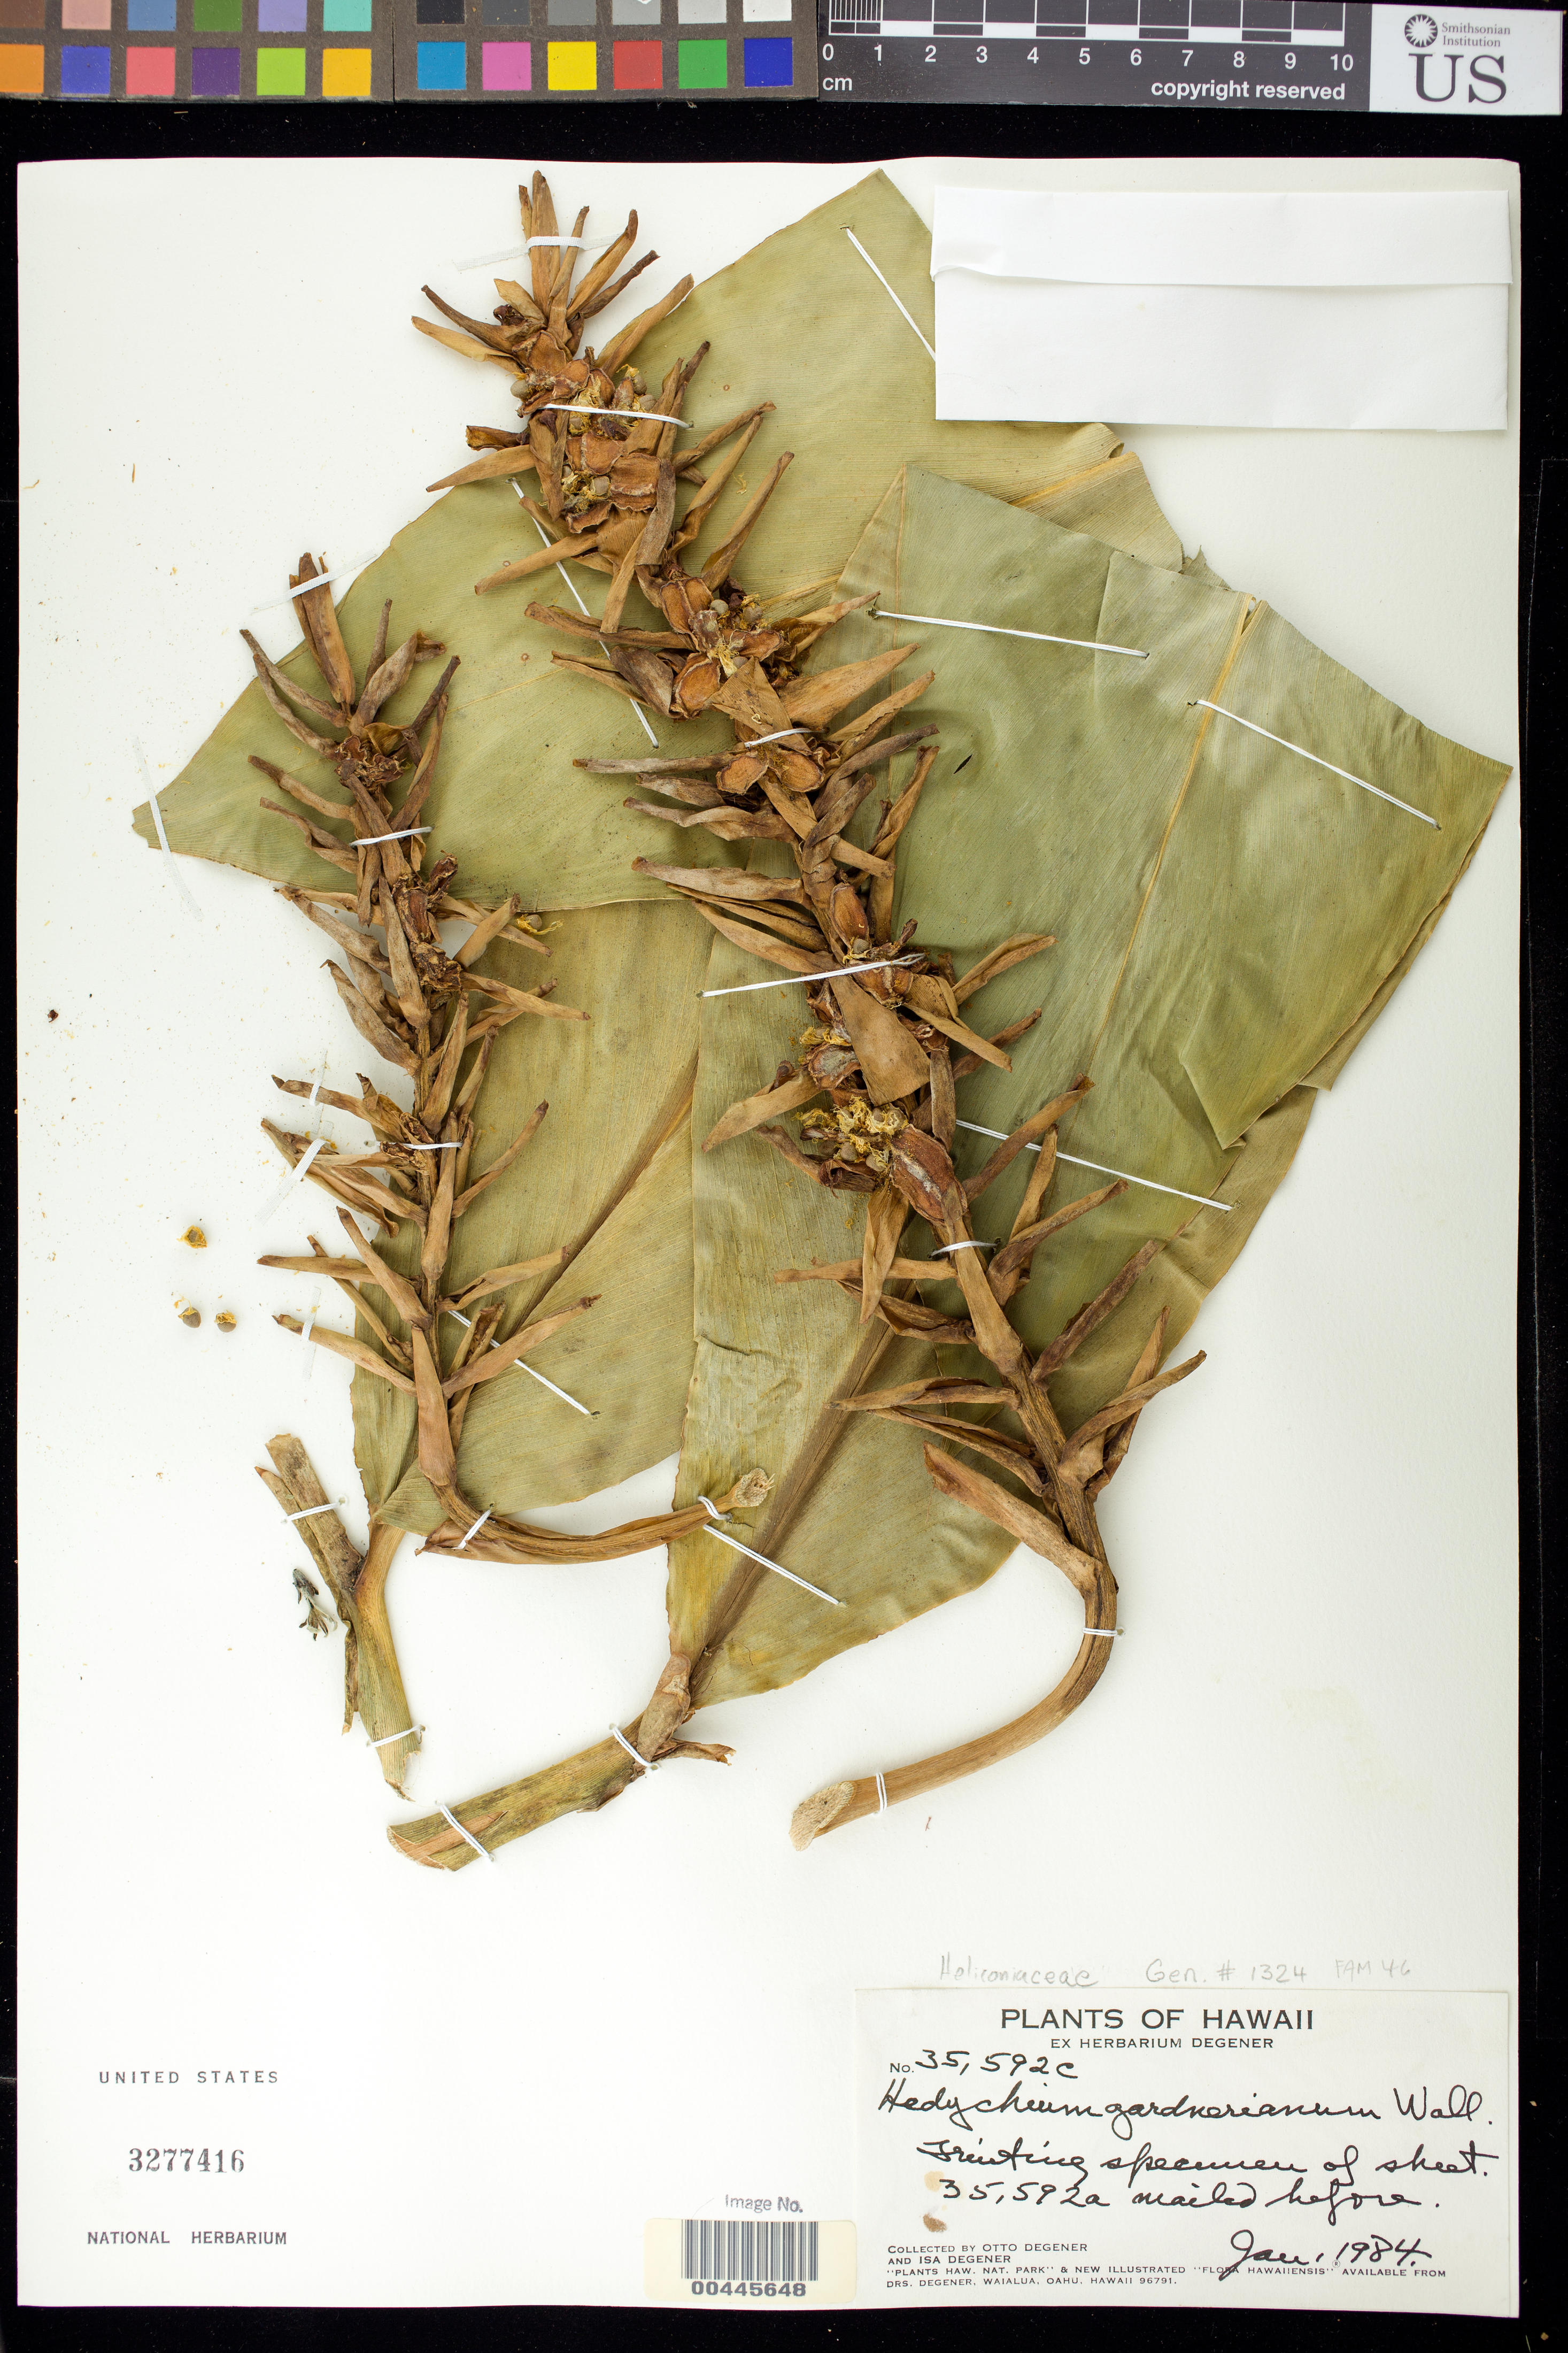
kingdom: Plantae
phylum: Tracheophyta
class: Liliopsida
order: Zingiberales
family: Zingiberaceae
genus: Hedychium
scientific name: Hedychium gardnerianum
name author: Sheppard ex Ker Gawl.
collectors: O. Degener & I. Degener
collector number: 35592c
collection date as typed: Jan 1984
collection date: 1984-01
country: United States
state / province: Hawaii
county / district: Hawaii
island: Hawaii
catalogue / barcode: US 3277416